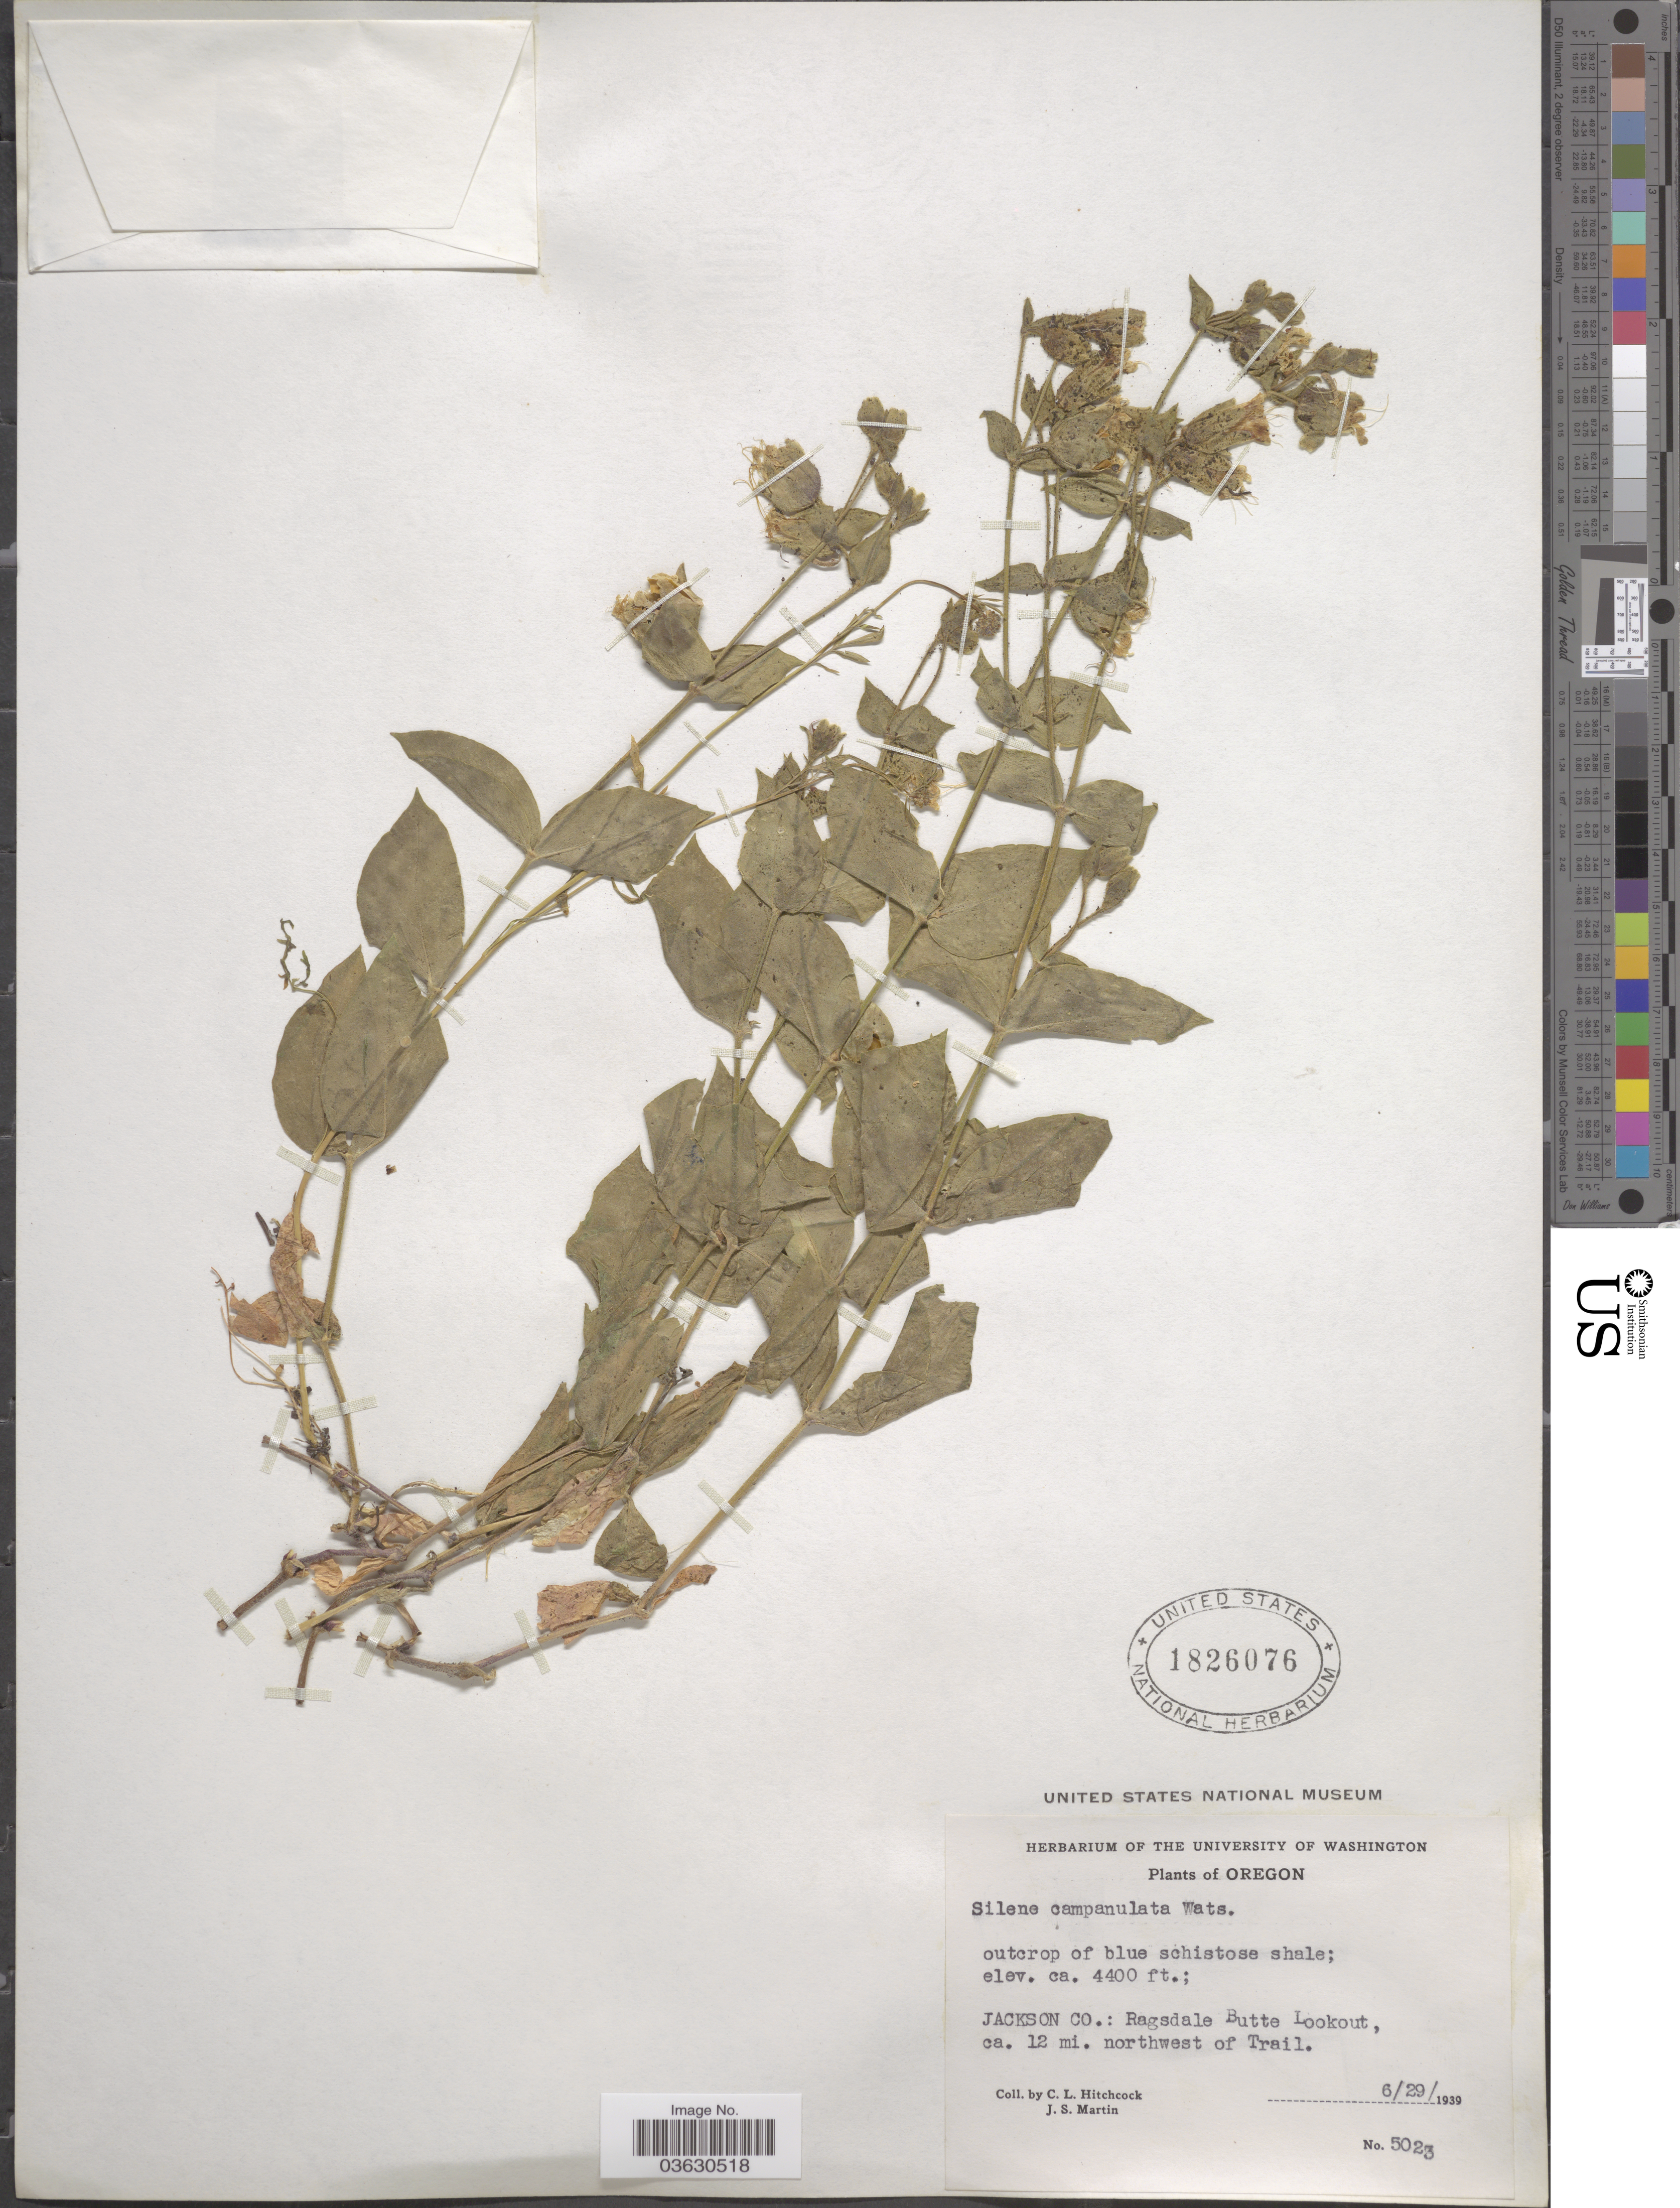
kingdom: Plantae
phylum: Tracheophyta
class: Magnoliopsida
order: Caryophyllales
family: Caryophyllaceae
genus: Silene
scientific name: Silene campanulata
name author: S. Watson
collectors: C. L. Hitchcock & J. S. Martin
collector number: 5023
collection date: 1939-06-29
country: United States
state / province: Oregon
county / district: Jackson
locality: Jackson Co.: Ragsdale Butte Lookout, ca. 12 mi. northwest of Trail.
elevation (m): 1341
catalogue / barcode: US 1826076